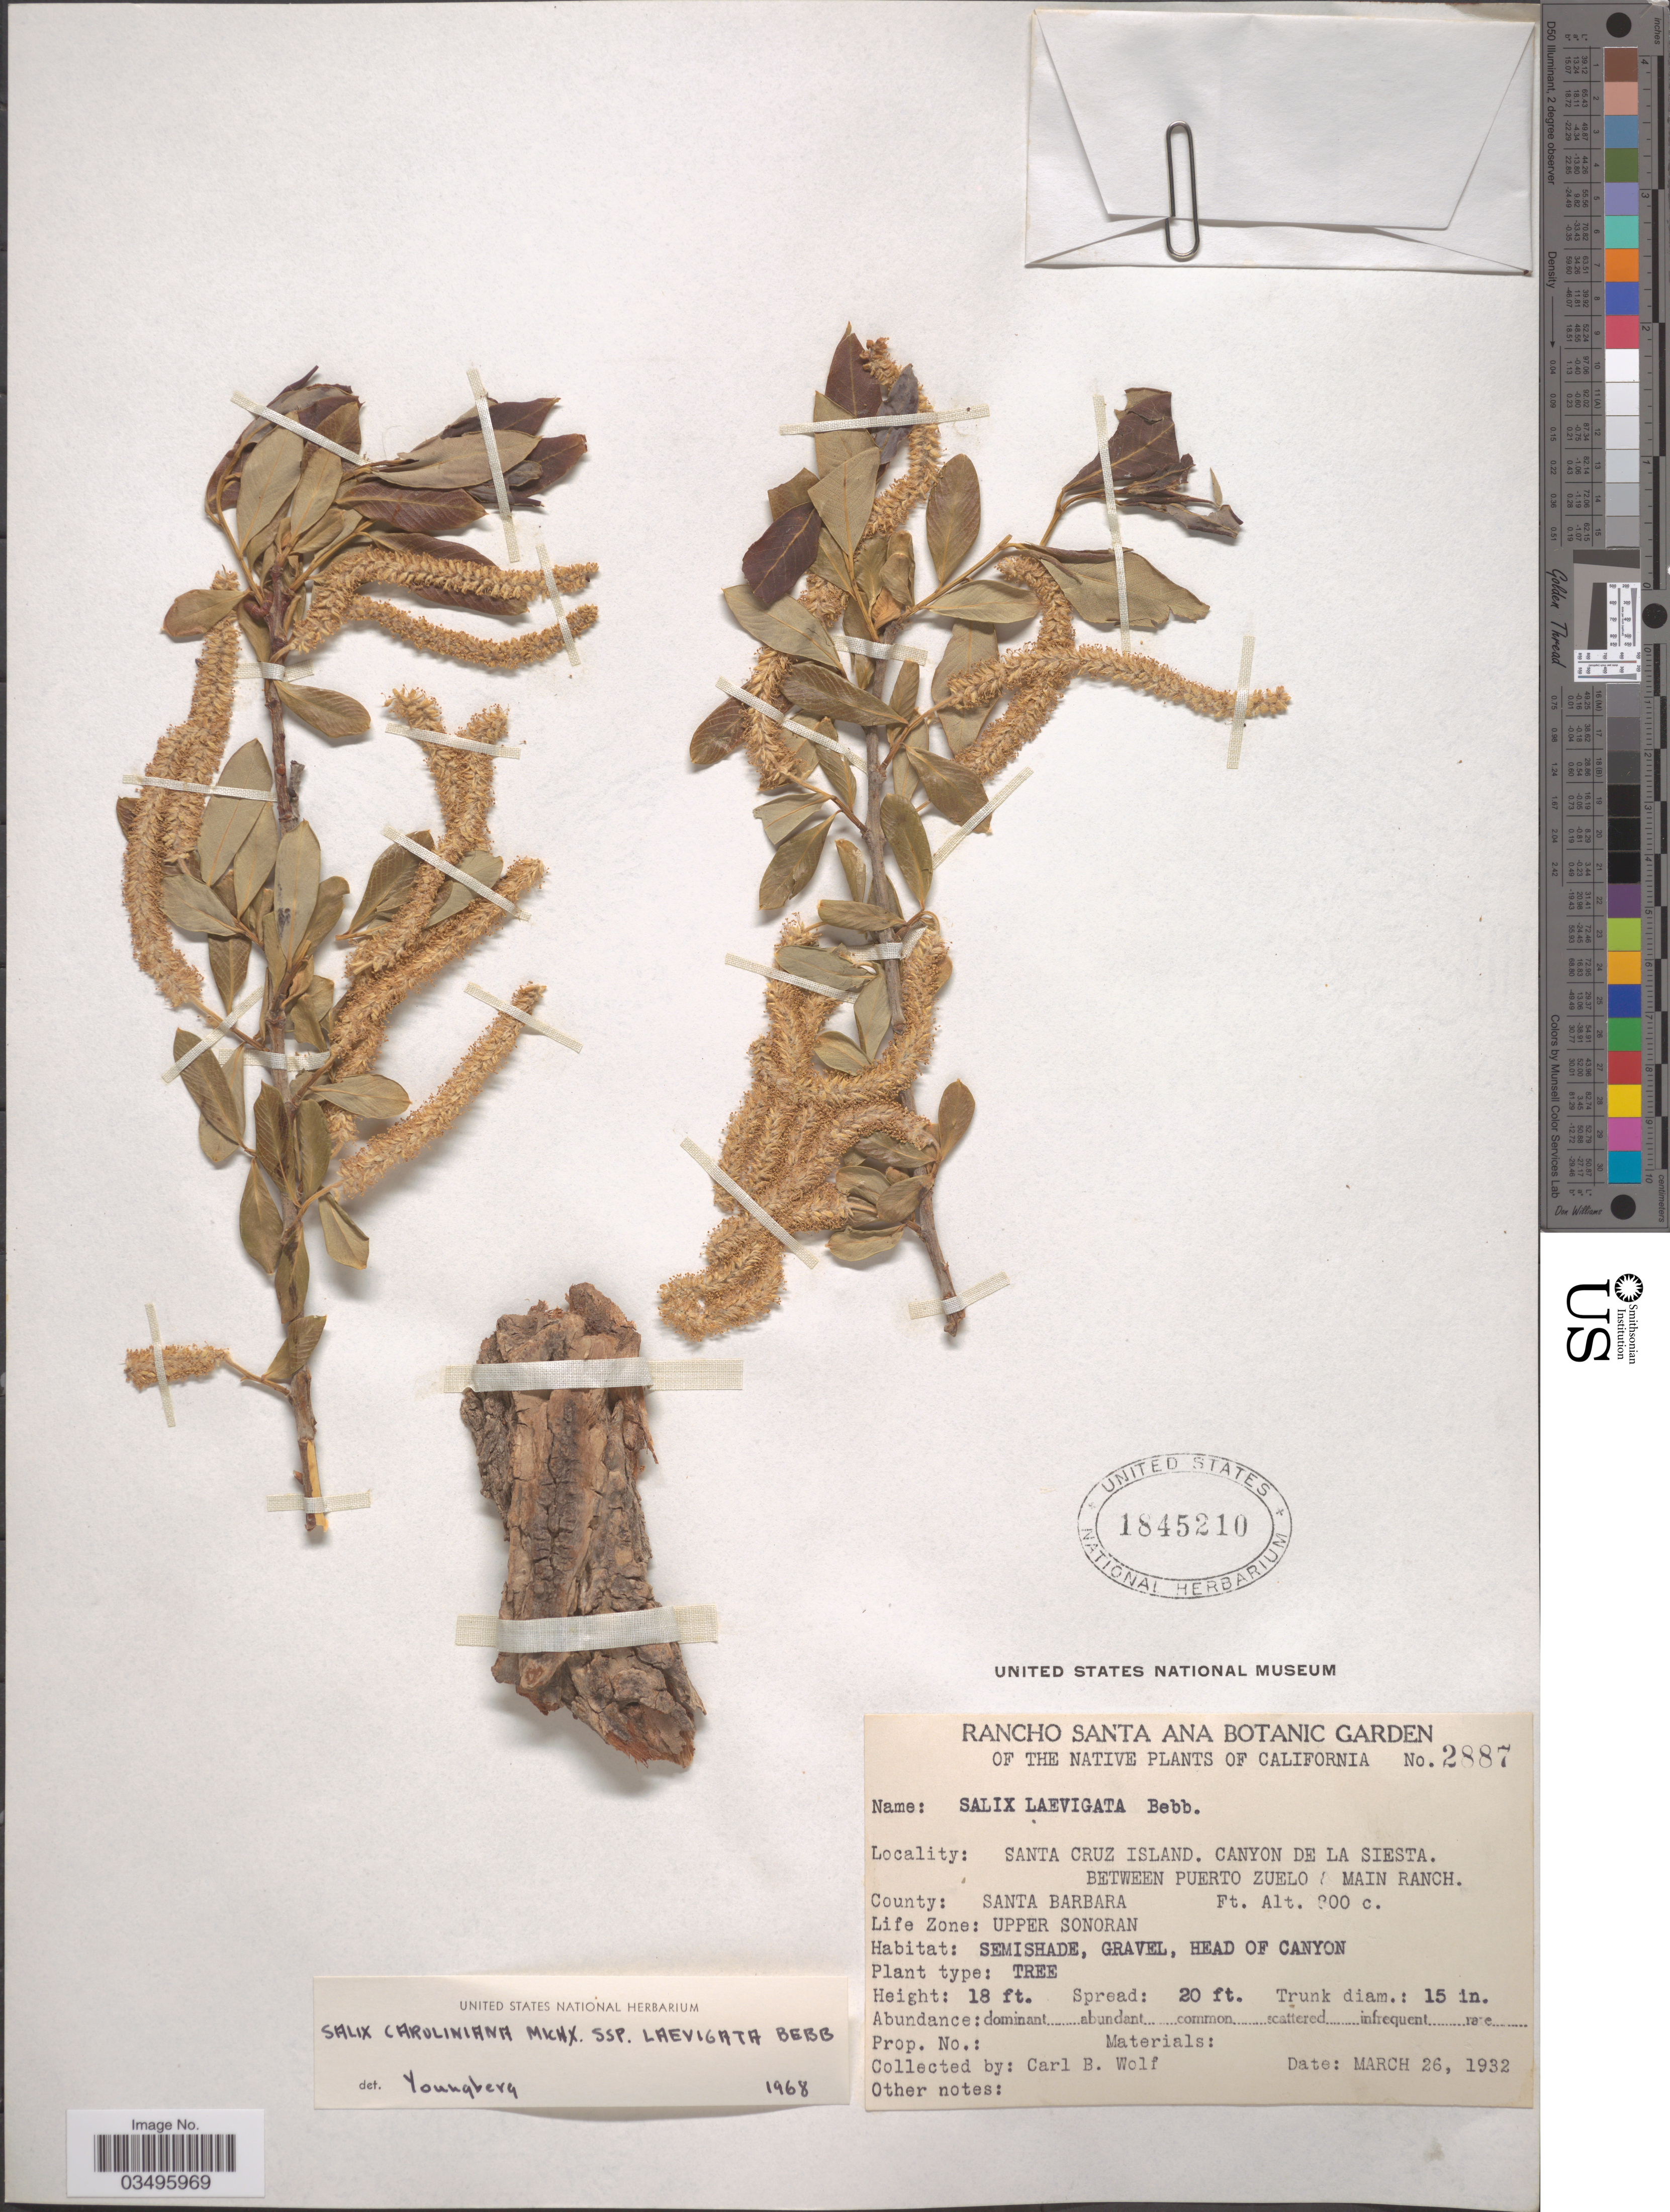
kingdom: Plantae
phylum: Tracheophyta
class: Magnoliopsida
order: Malpighiales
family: Salicaceae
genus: Salix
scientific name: Salix caroliniana subsp. laevigata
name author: Bebb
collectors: C. B. Wolf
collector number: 2887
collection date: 1932-03-26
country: United States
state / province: California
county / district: Santa Barbara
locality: Santa Cruz Island. Canyon de La Siesta. Between Puerto Zuelo / Main Ranch. County: Santa Barbara. Life Zone: Upper Sonoran.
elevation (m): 91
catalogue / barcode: US 1845210